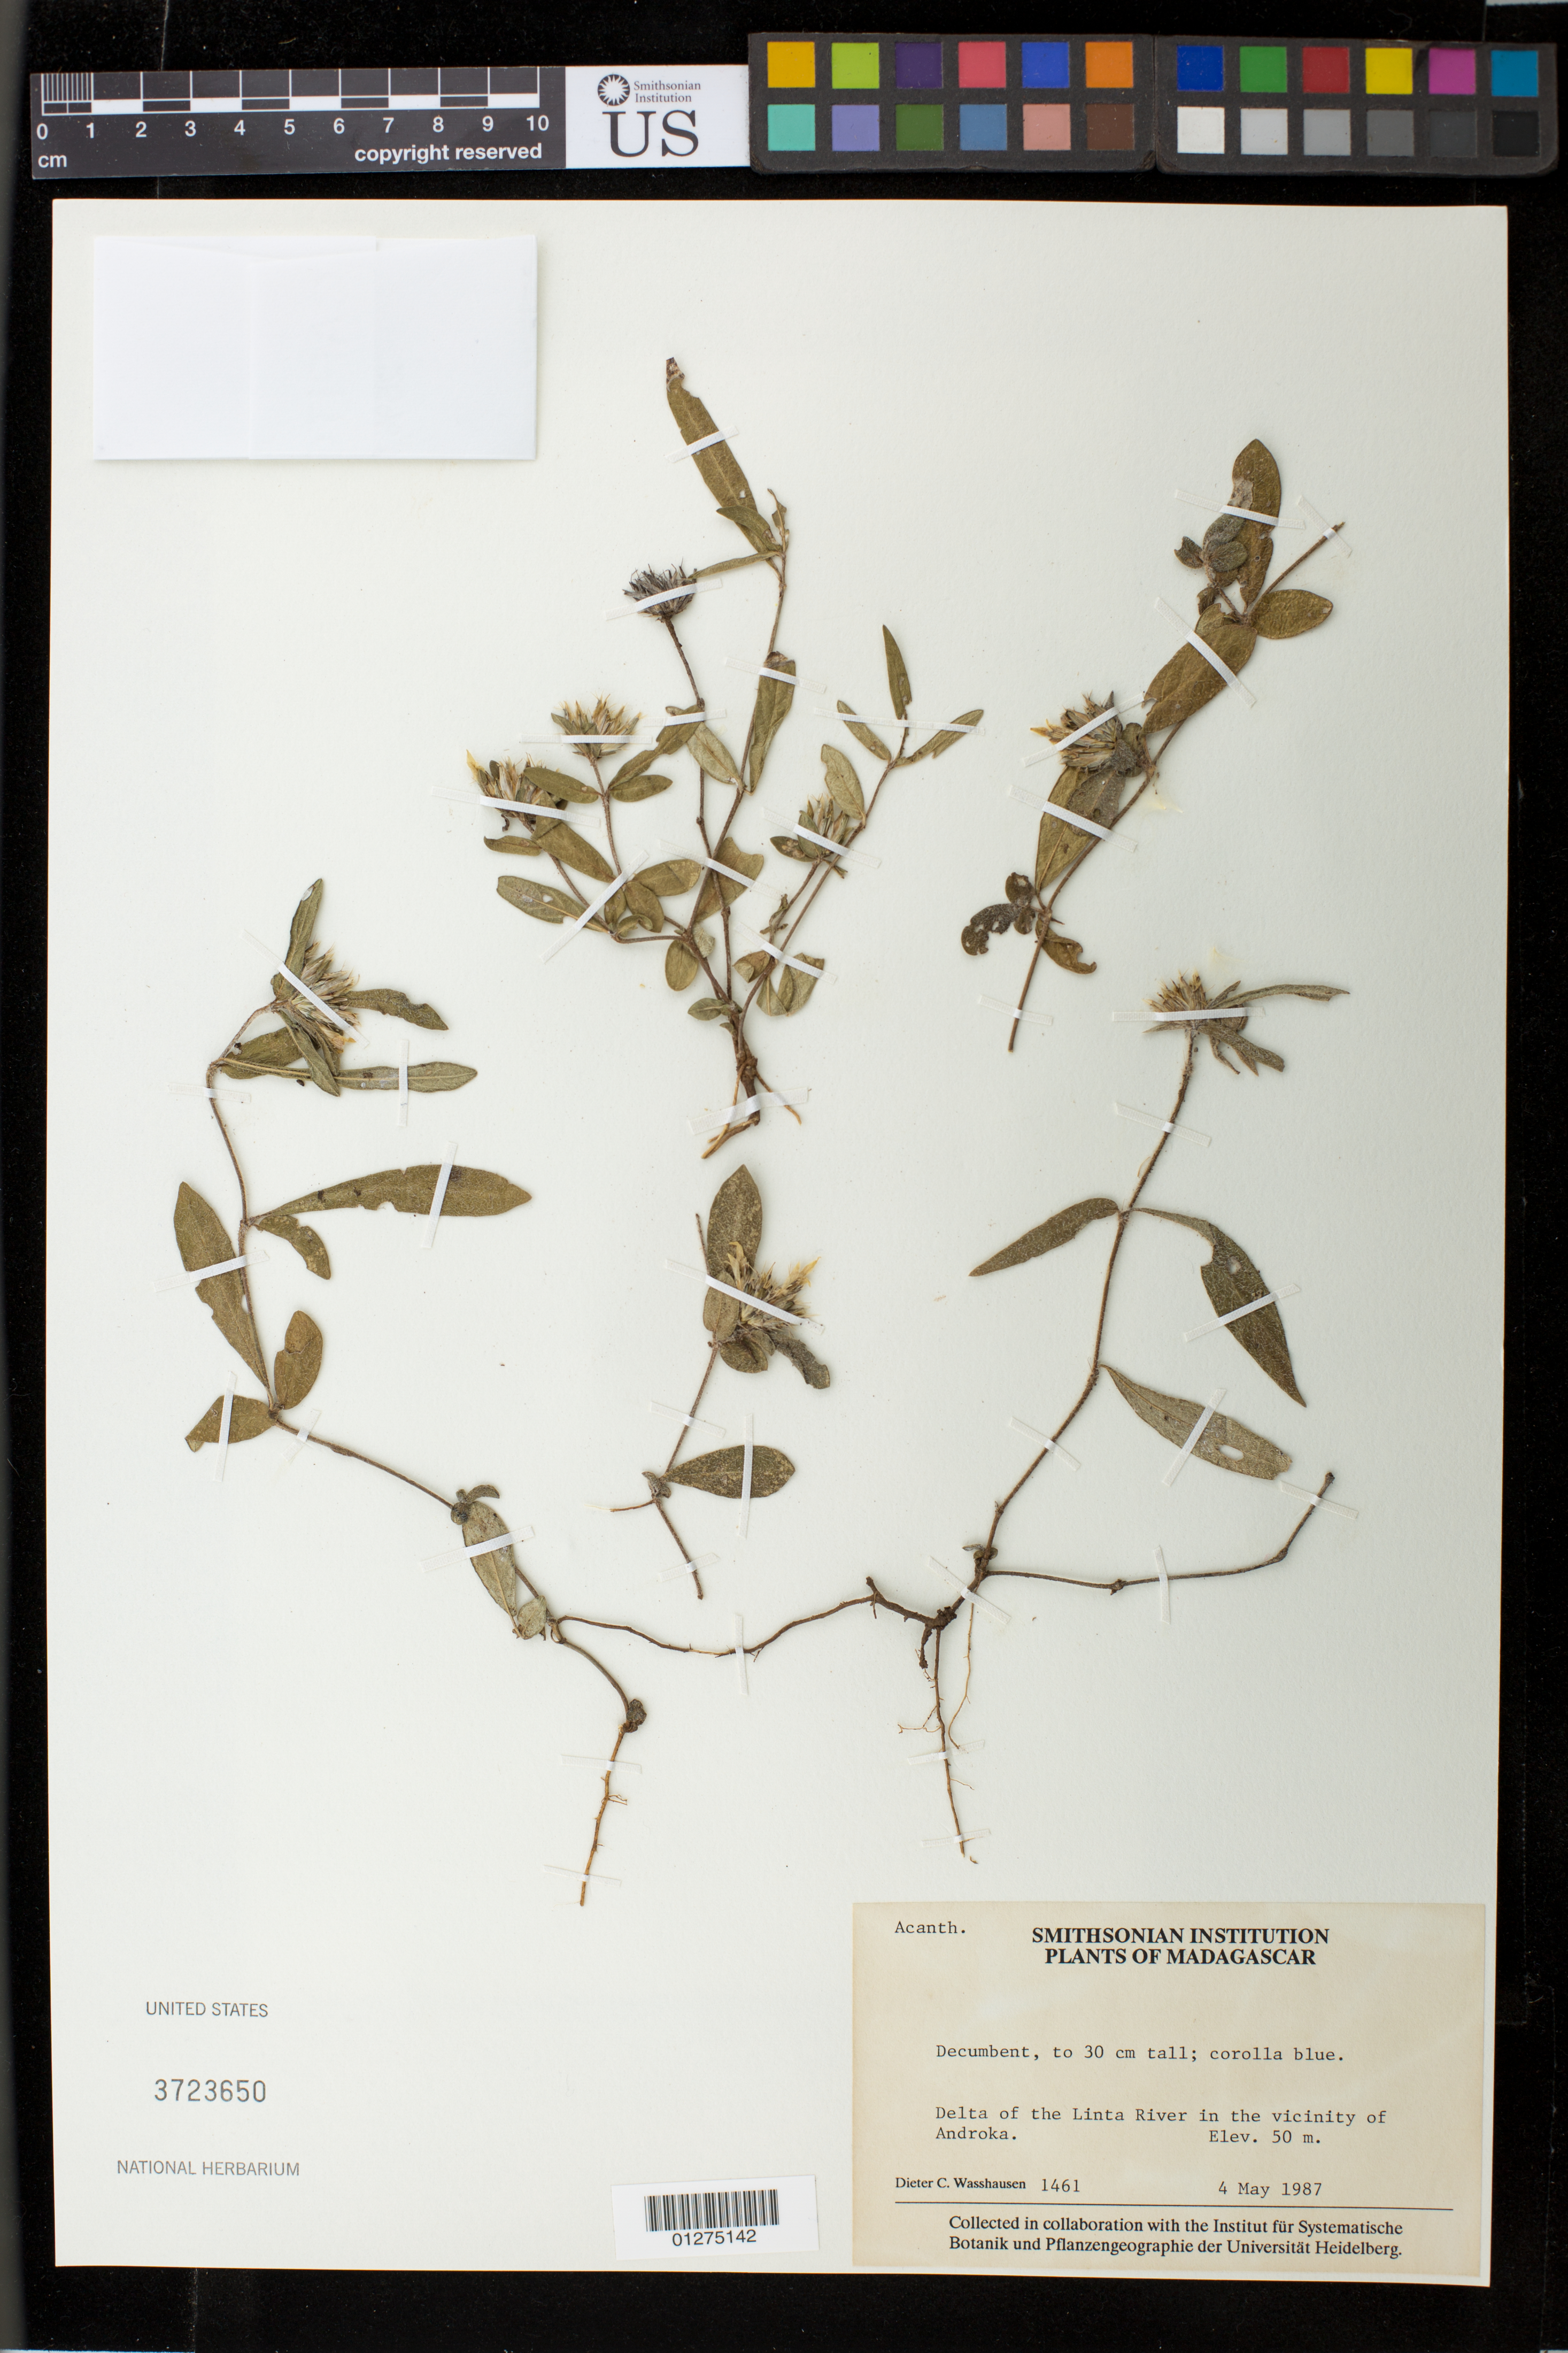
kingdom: Plantae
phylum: Tracheophyta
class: Magnoliopsida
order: Lamiales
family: Acanthaceae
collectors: D. C. Wasshausen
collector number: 1461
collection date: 1987-05-04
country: Madagascar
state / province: Atsimo-Andrefana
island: Madagascar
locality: Linta River delta, in the vicinity of Androka. Ampanihy.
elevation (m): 50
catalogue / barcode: US 3723650